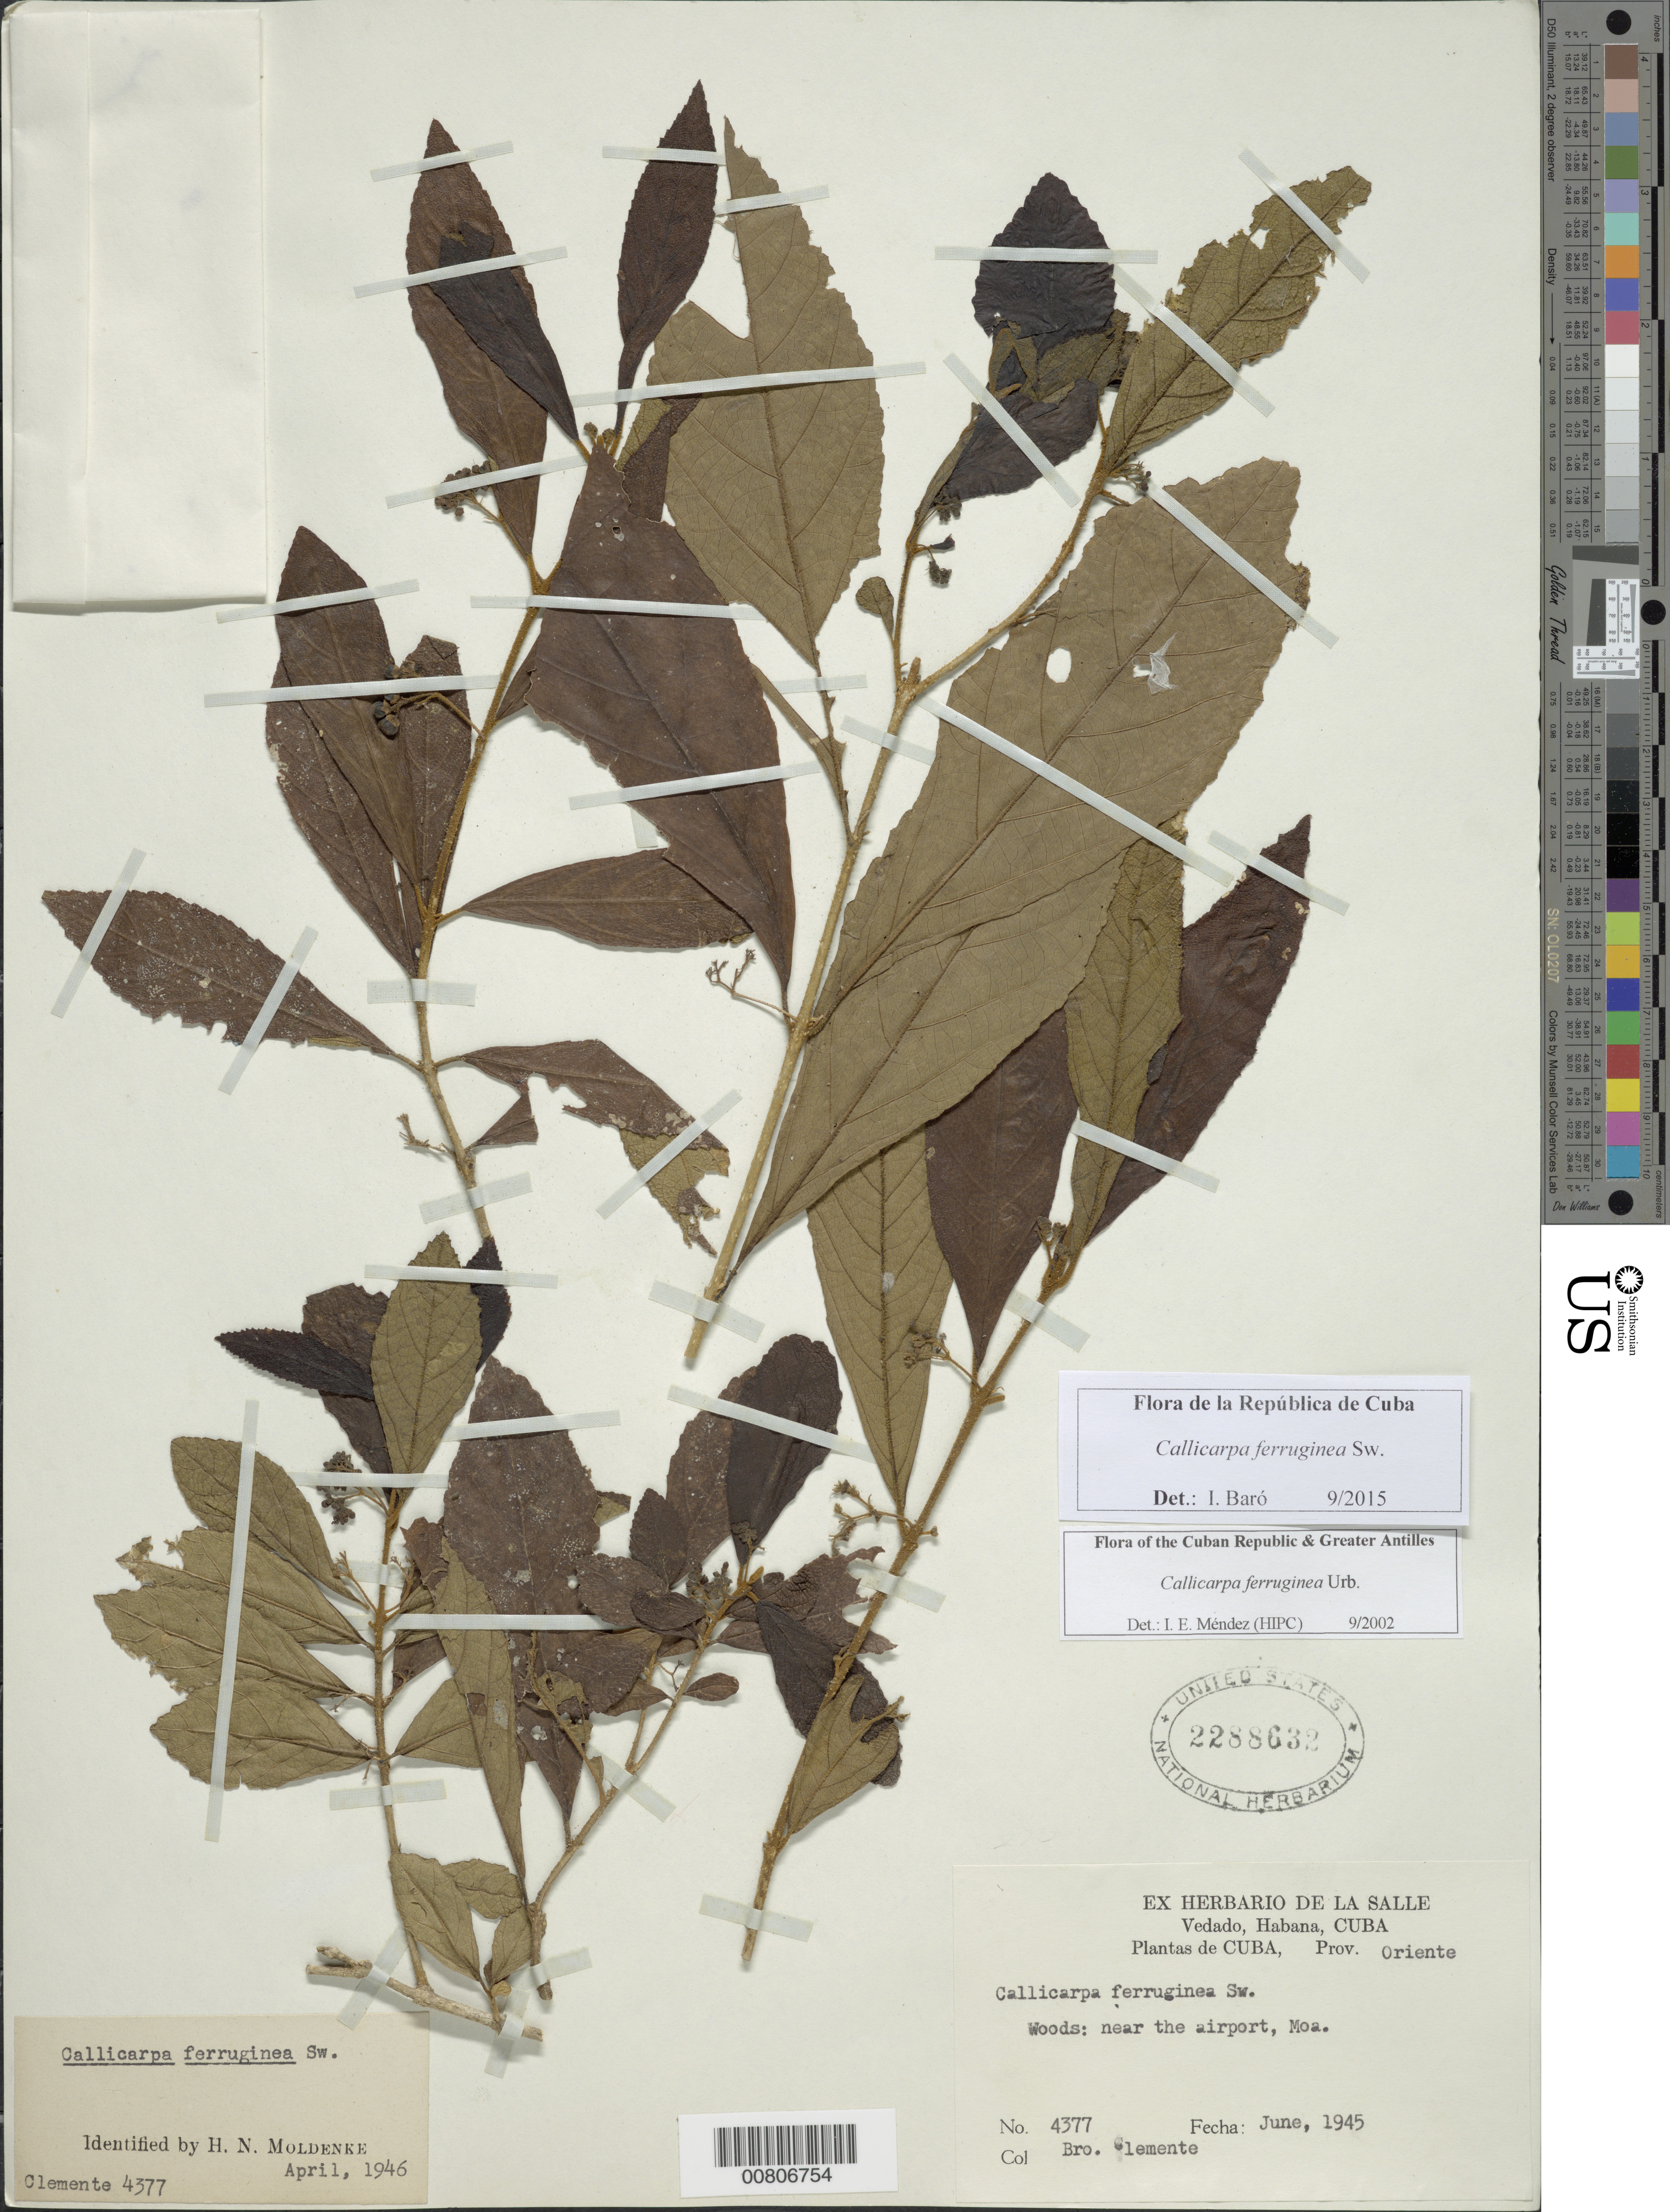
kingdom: Plantae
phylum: Tracheophyta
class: Magnoliopsida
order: Lamiales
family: Lamiaceae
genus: Callicarpa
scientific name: Callicarpa ferruginea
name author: Sw.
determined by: Baró Oliedo, I.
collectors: Bro. Clemente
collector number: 4377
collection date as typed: Jun 1945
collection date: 1945-06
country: Cuba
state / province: Holguín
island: Cuba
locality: Moa, near airport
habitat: Woods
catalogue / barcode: US 2288632